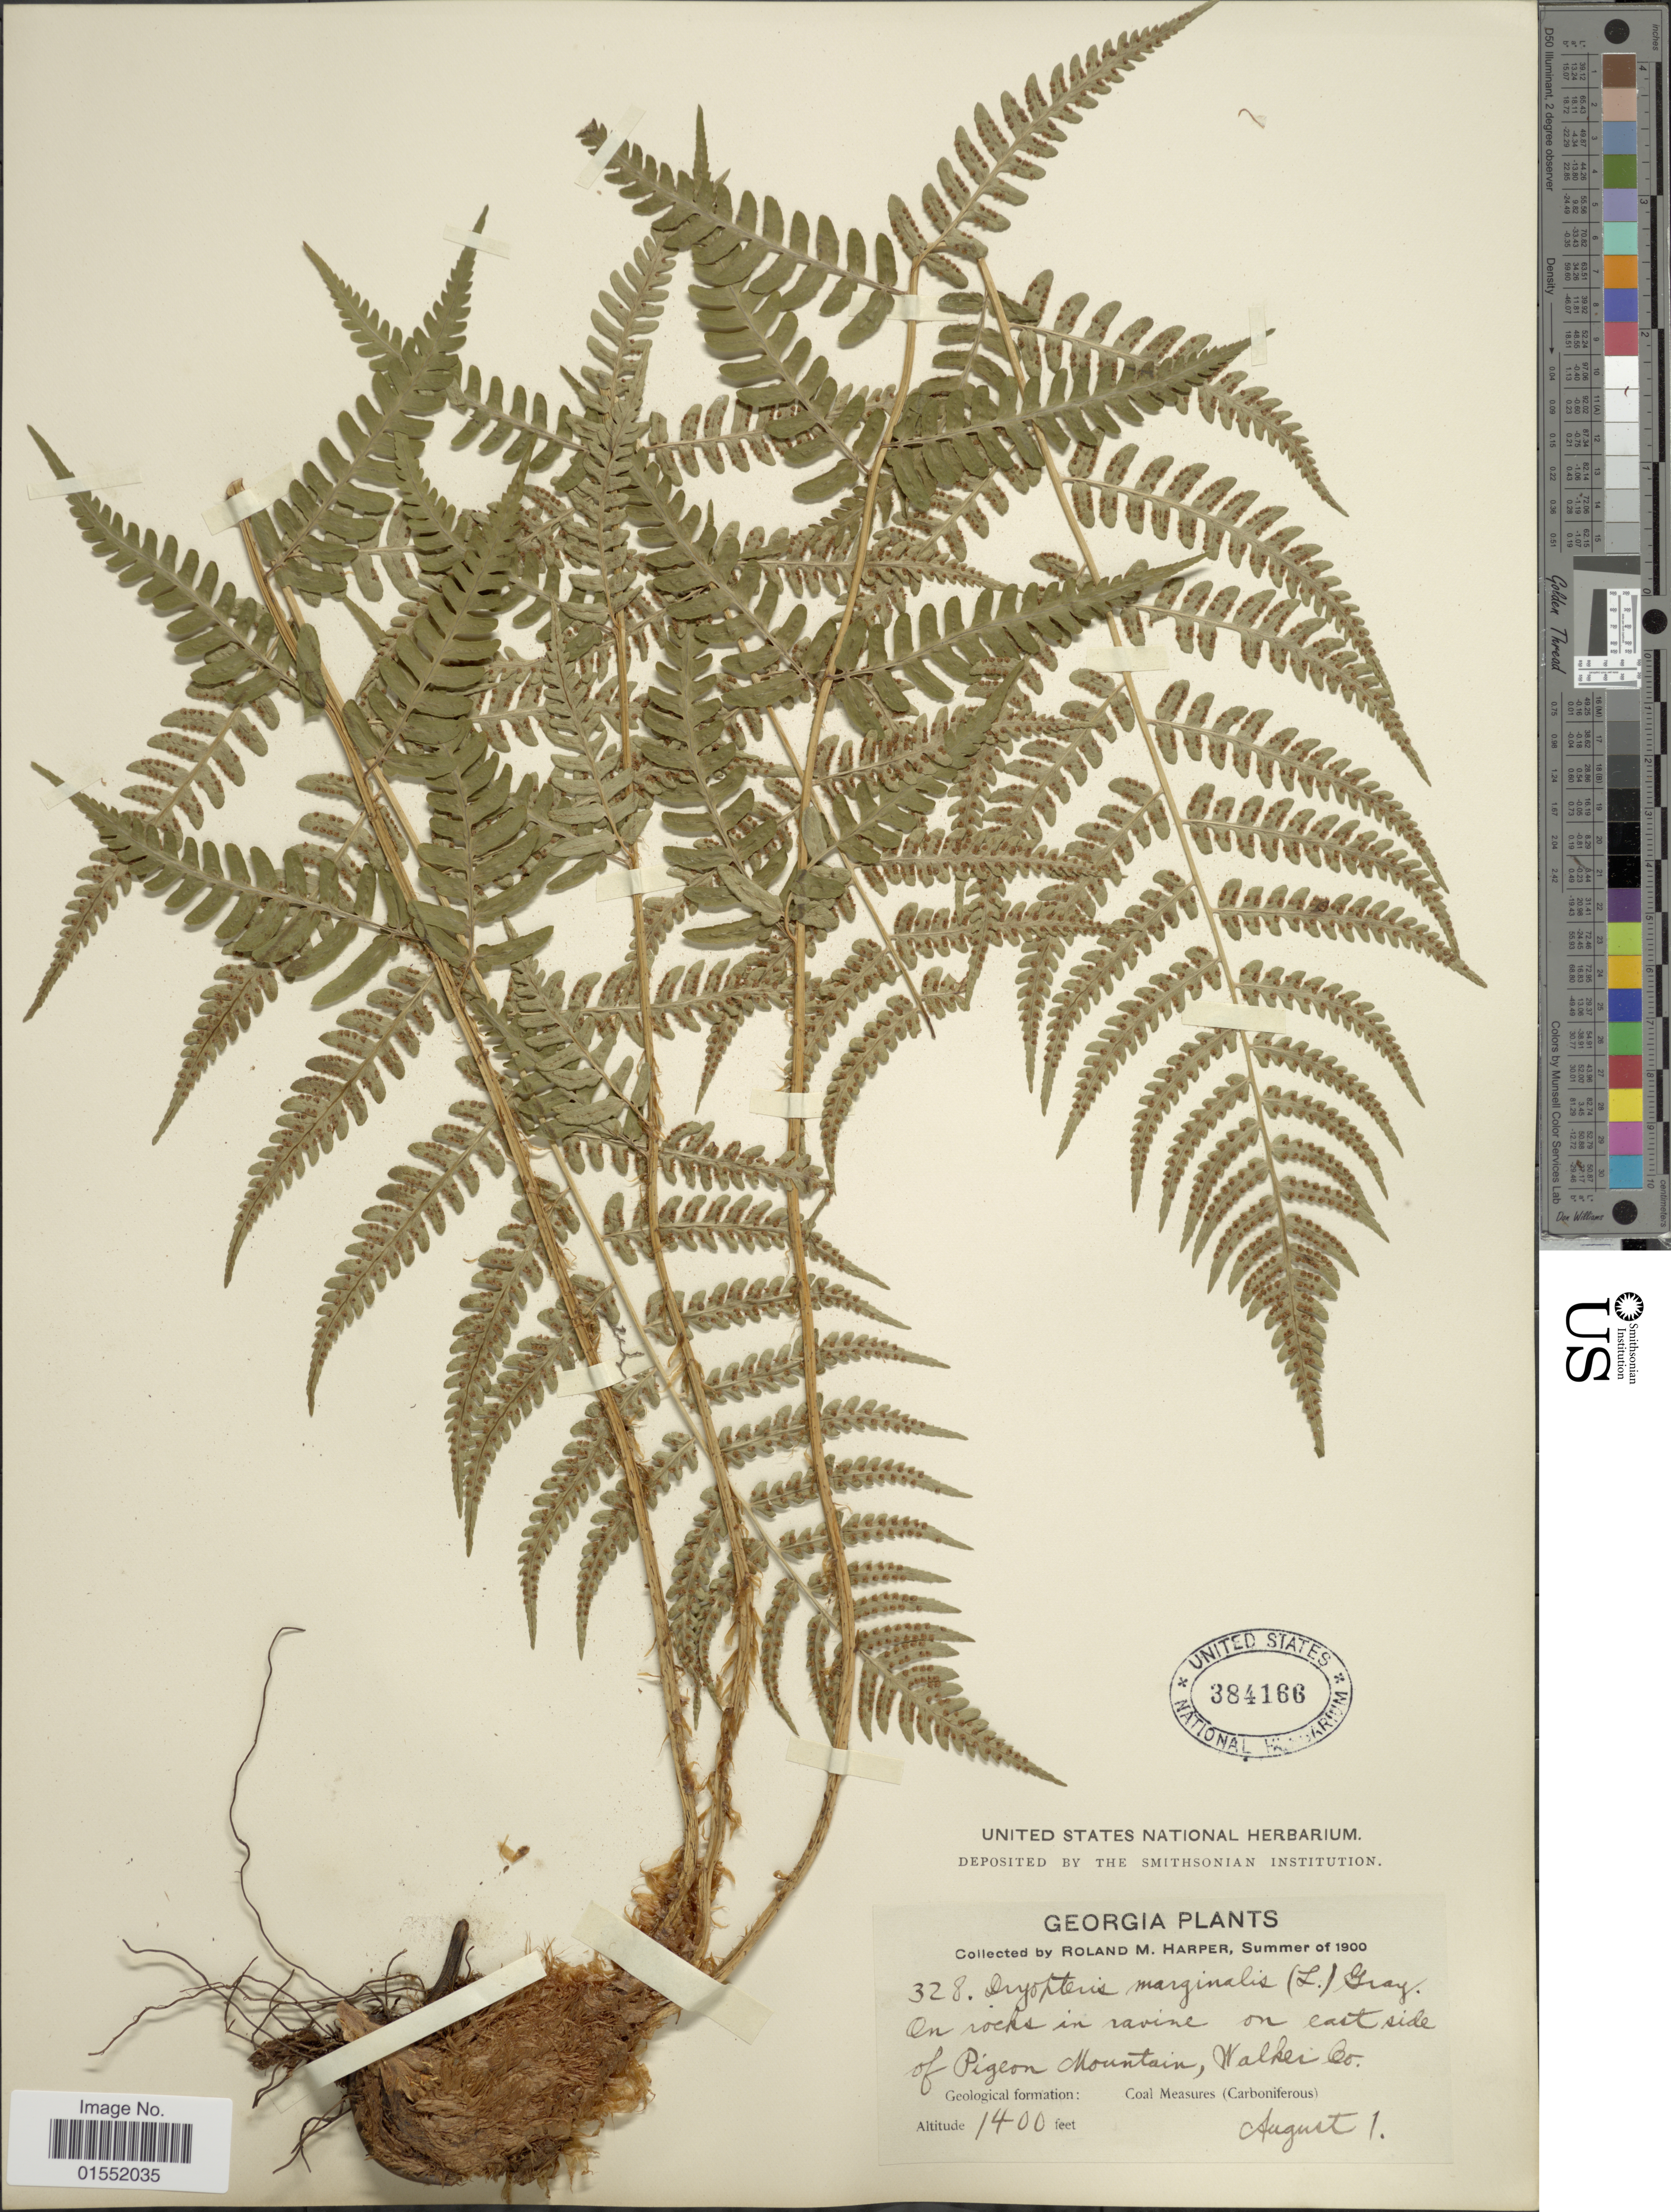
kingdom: Plantae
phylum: Tracheophyta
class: Polypodiopsida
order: Polypodiales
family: Dryopteridaceae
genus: Dryopteris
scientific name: Dryopteris marginalis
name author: (L.) A. Gray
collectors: R. M. Harper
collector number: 328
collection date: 1900-08-01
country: United States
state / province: Georgia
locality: On rocks in ravine on east side of Pigeon Mountain, Walker Co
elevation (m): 427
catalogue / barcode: US 384166